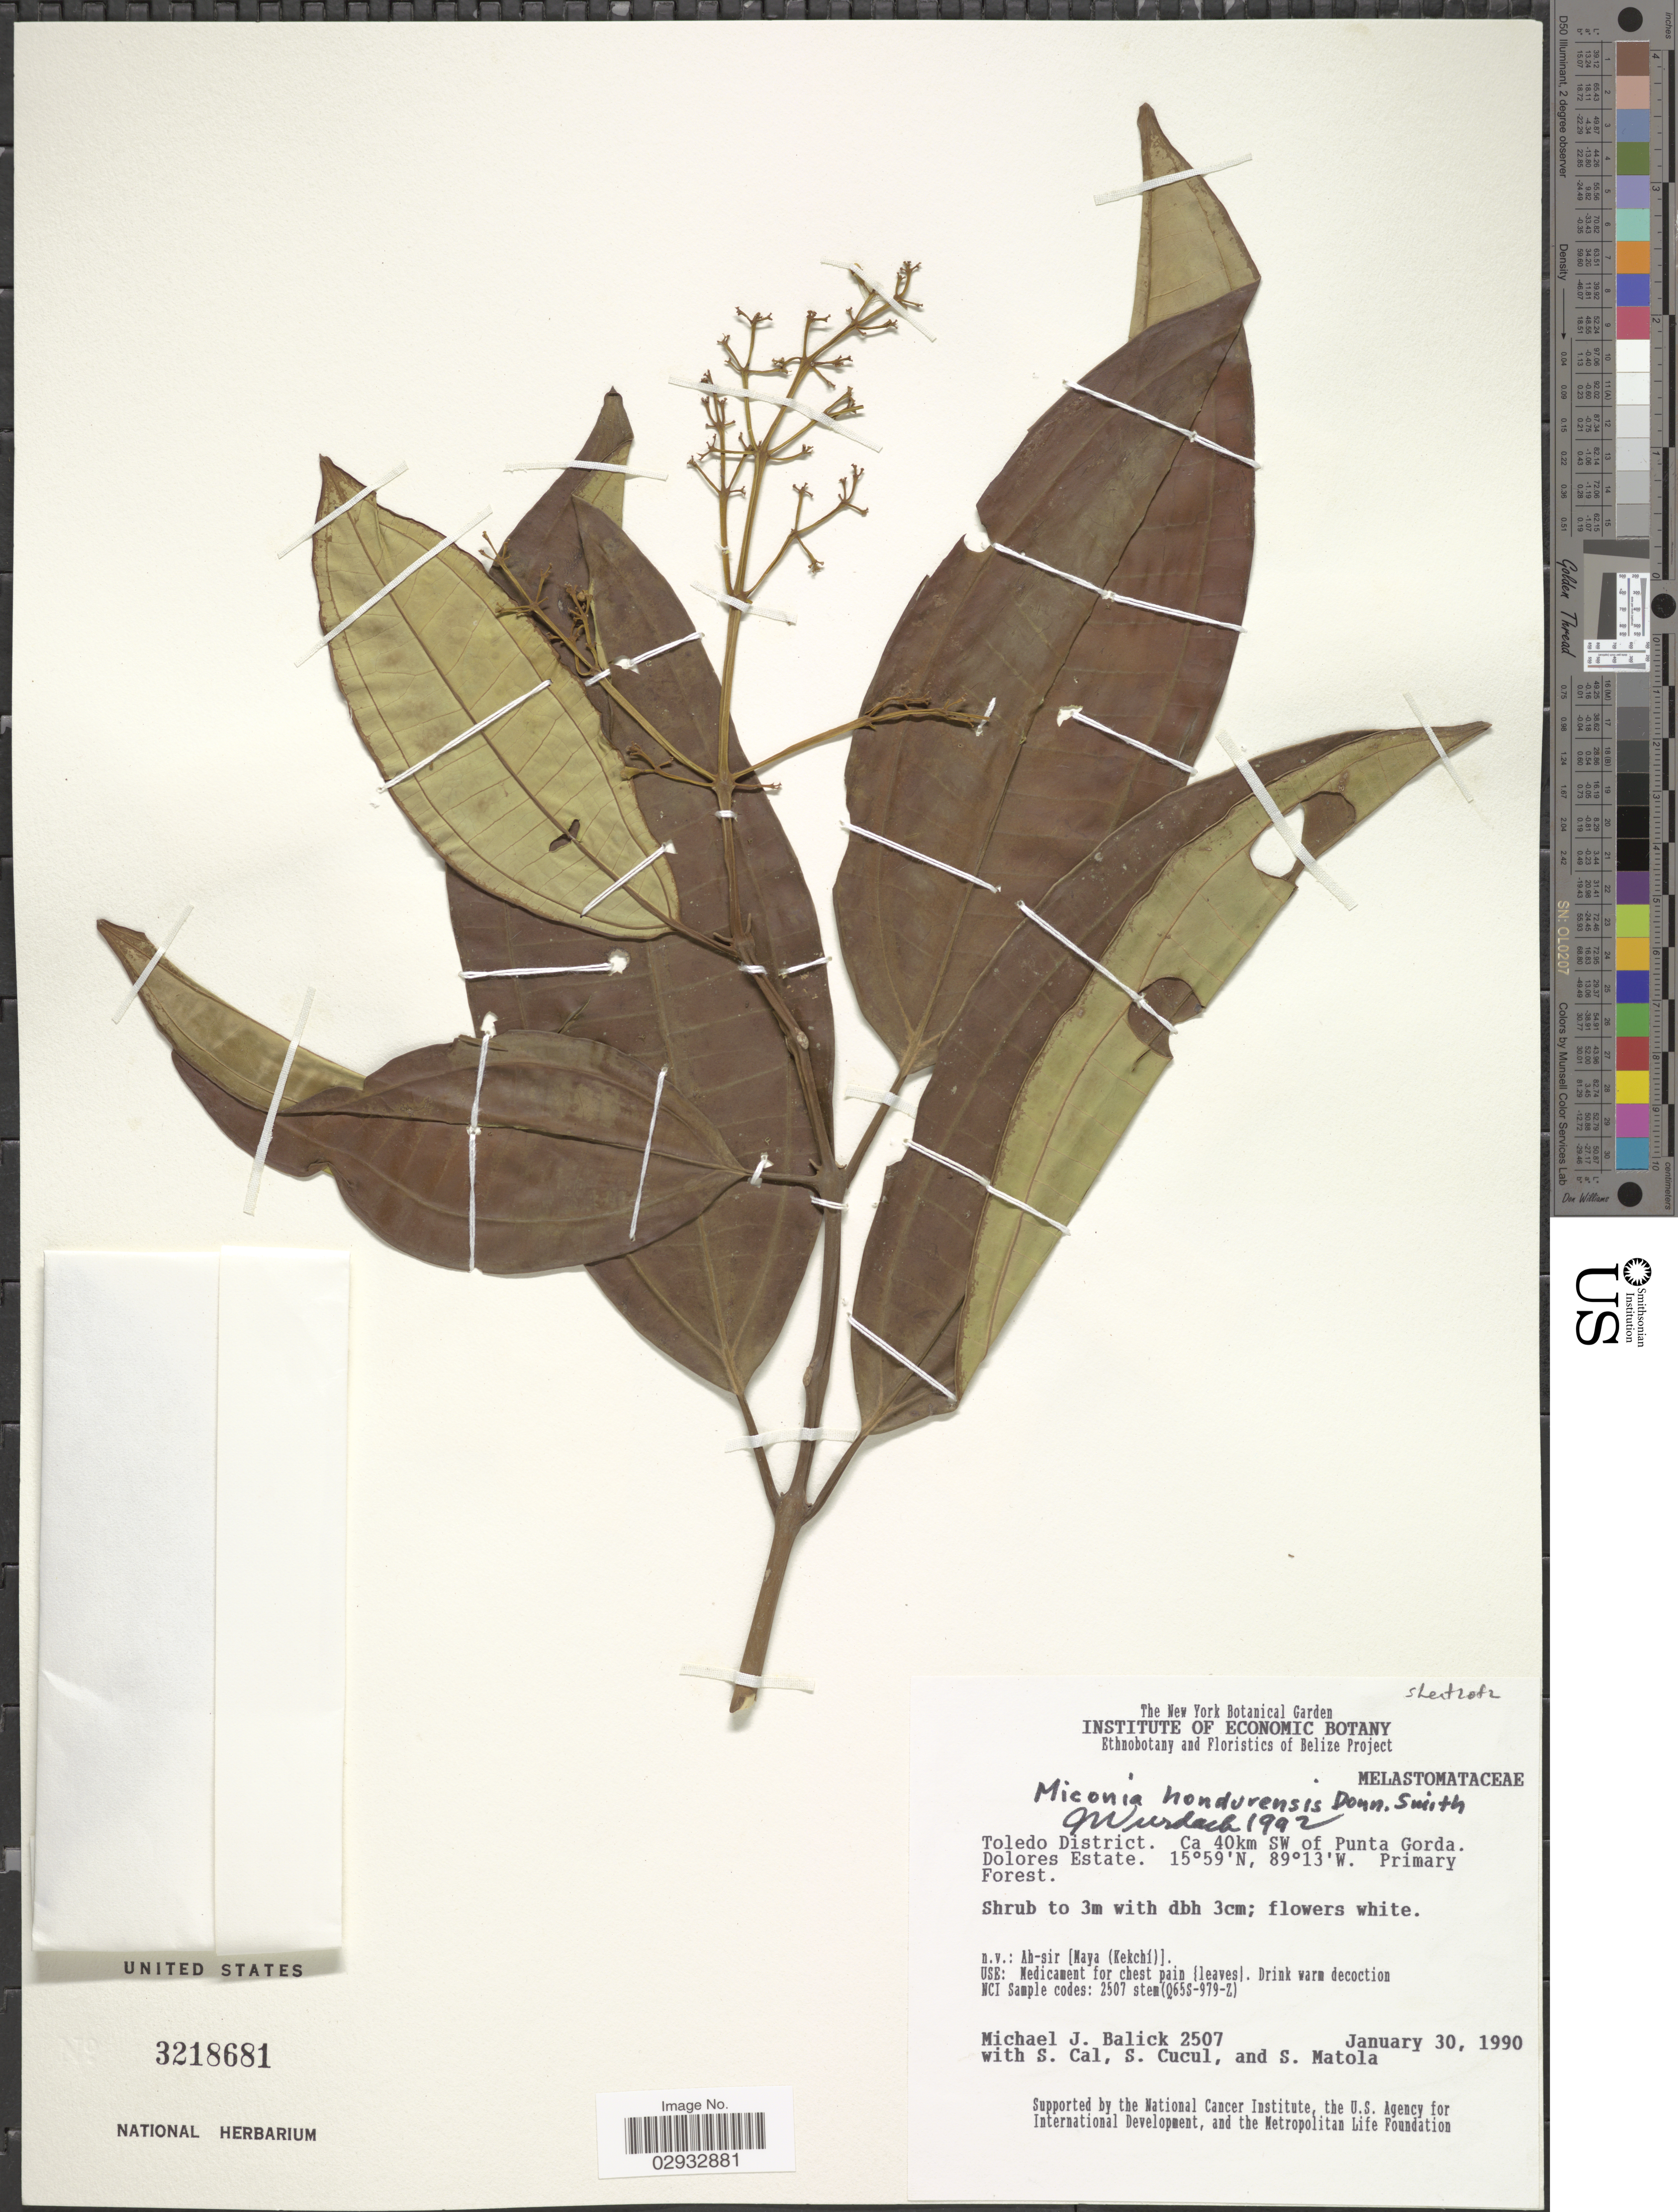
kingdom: Plantae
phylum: Tracheophyta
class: Magnoliopsida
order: Myrtales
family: Melastomataceae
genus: Miconia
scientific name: Miconia hondurensis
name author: Donn. Sm.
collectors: M. J. Balick, S. Cal, S. Cucul & S. Matola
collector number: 2507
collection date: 1990-01-30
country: Belize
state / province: Toledo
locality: Toledo District. Ca 40km SW of Punta Gorda. Dolores Estate. Primary Forest.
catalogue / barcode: US 3218681